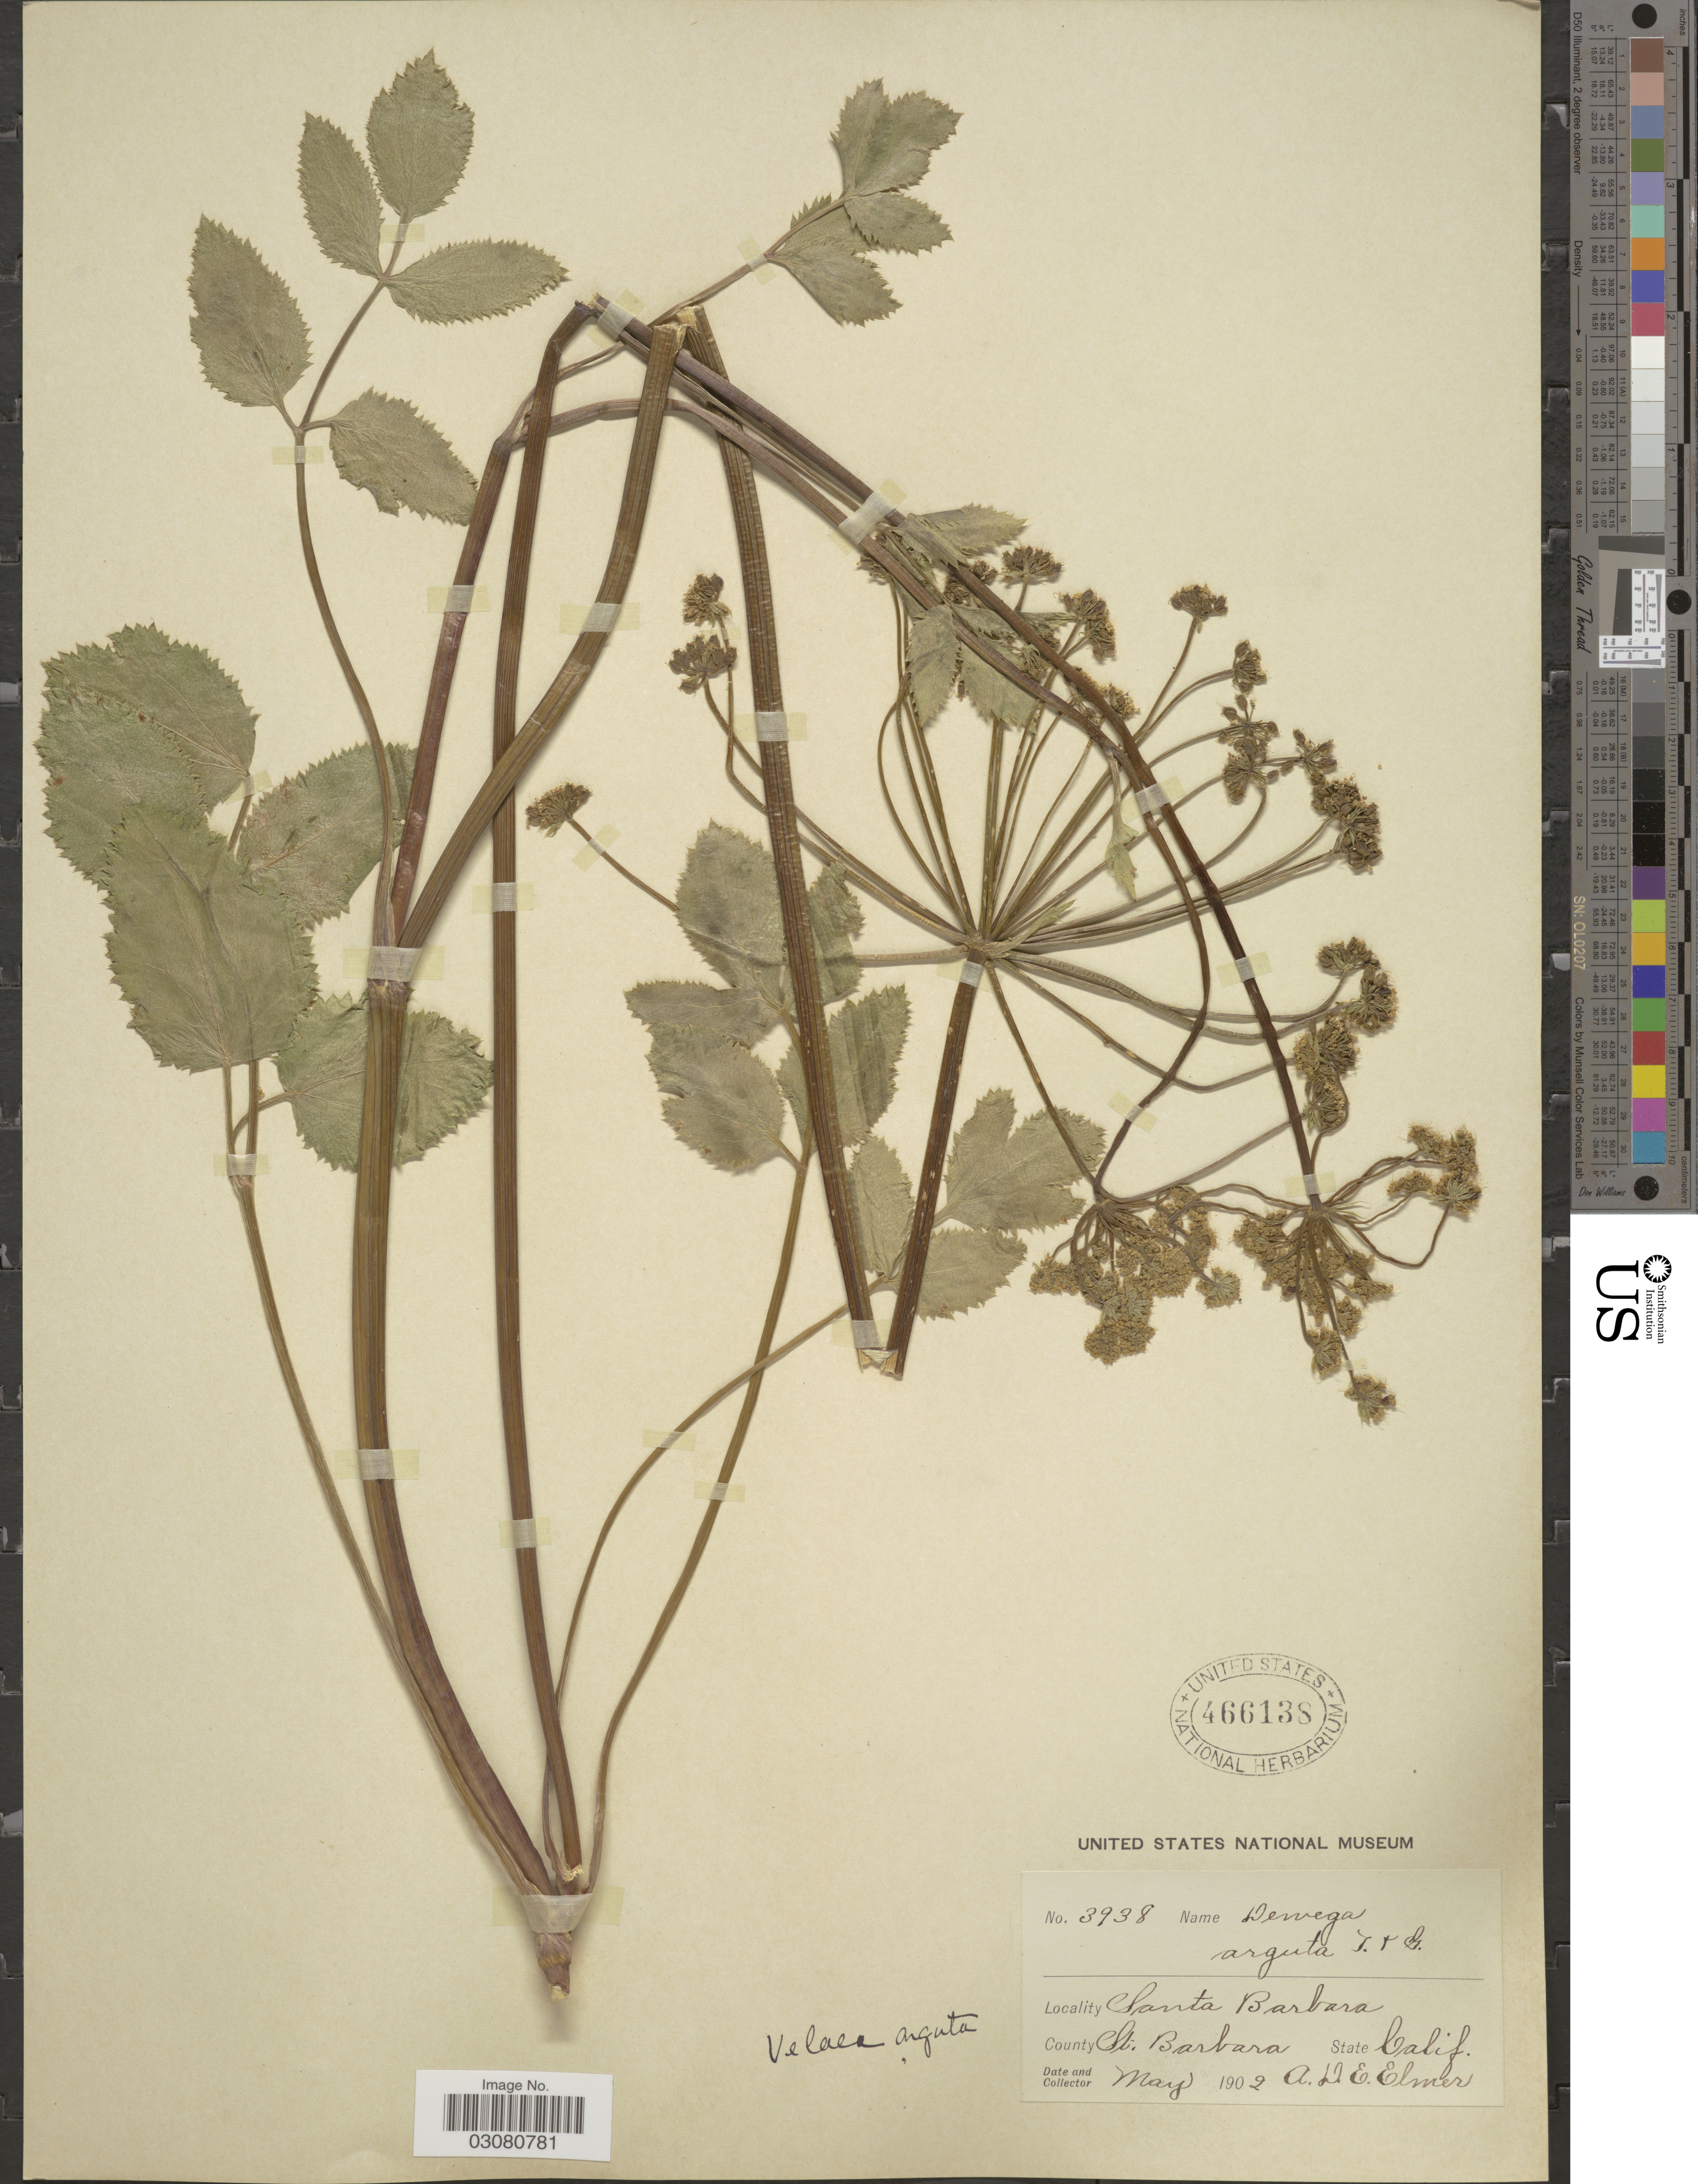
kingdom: Plantae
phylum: Tracheophyta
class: Magnoliopsida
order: Apiales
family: Apiaceae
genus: Tauschia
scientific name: Tauschia arguta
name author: (Torr.) J.F. Macbr.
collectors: A. D. E. Elmer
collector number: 3938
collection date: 1902-05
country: United States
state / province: California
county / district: Santa Barbara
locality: Santa Barbara. County St. Barbara. State Calif.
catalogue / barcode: US 466138